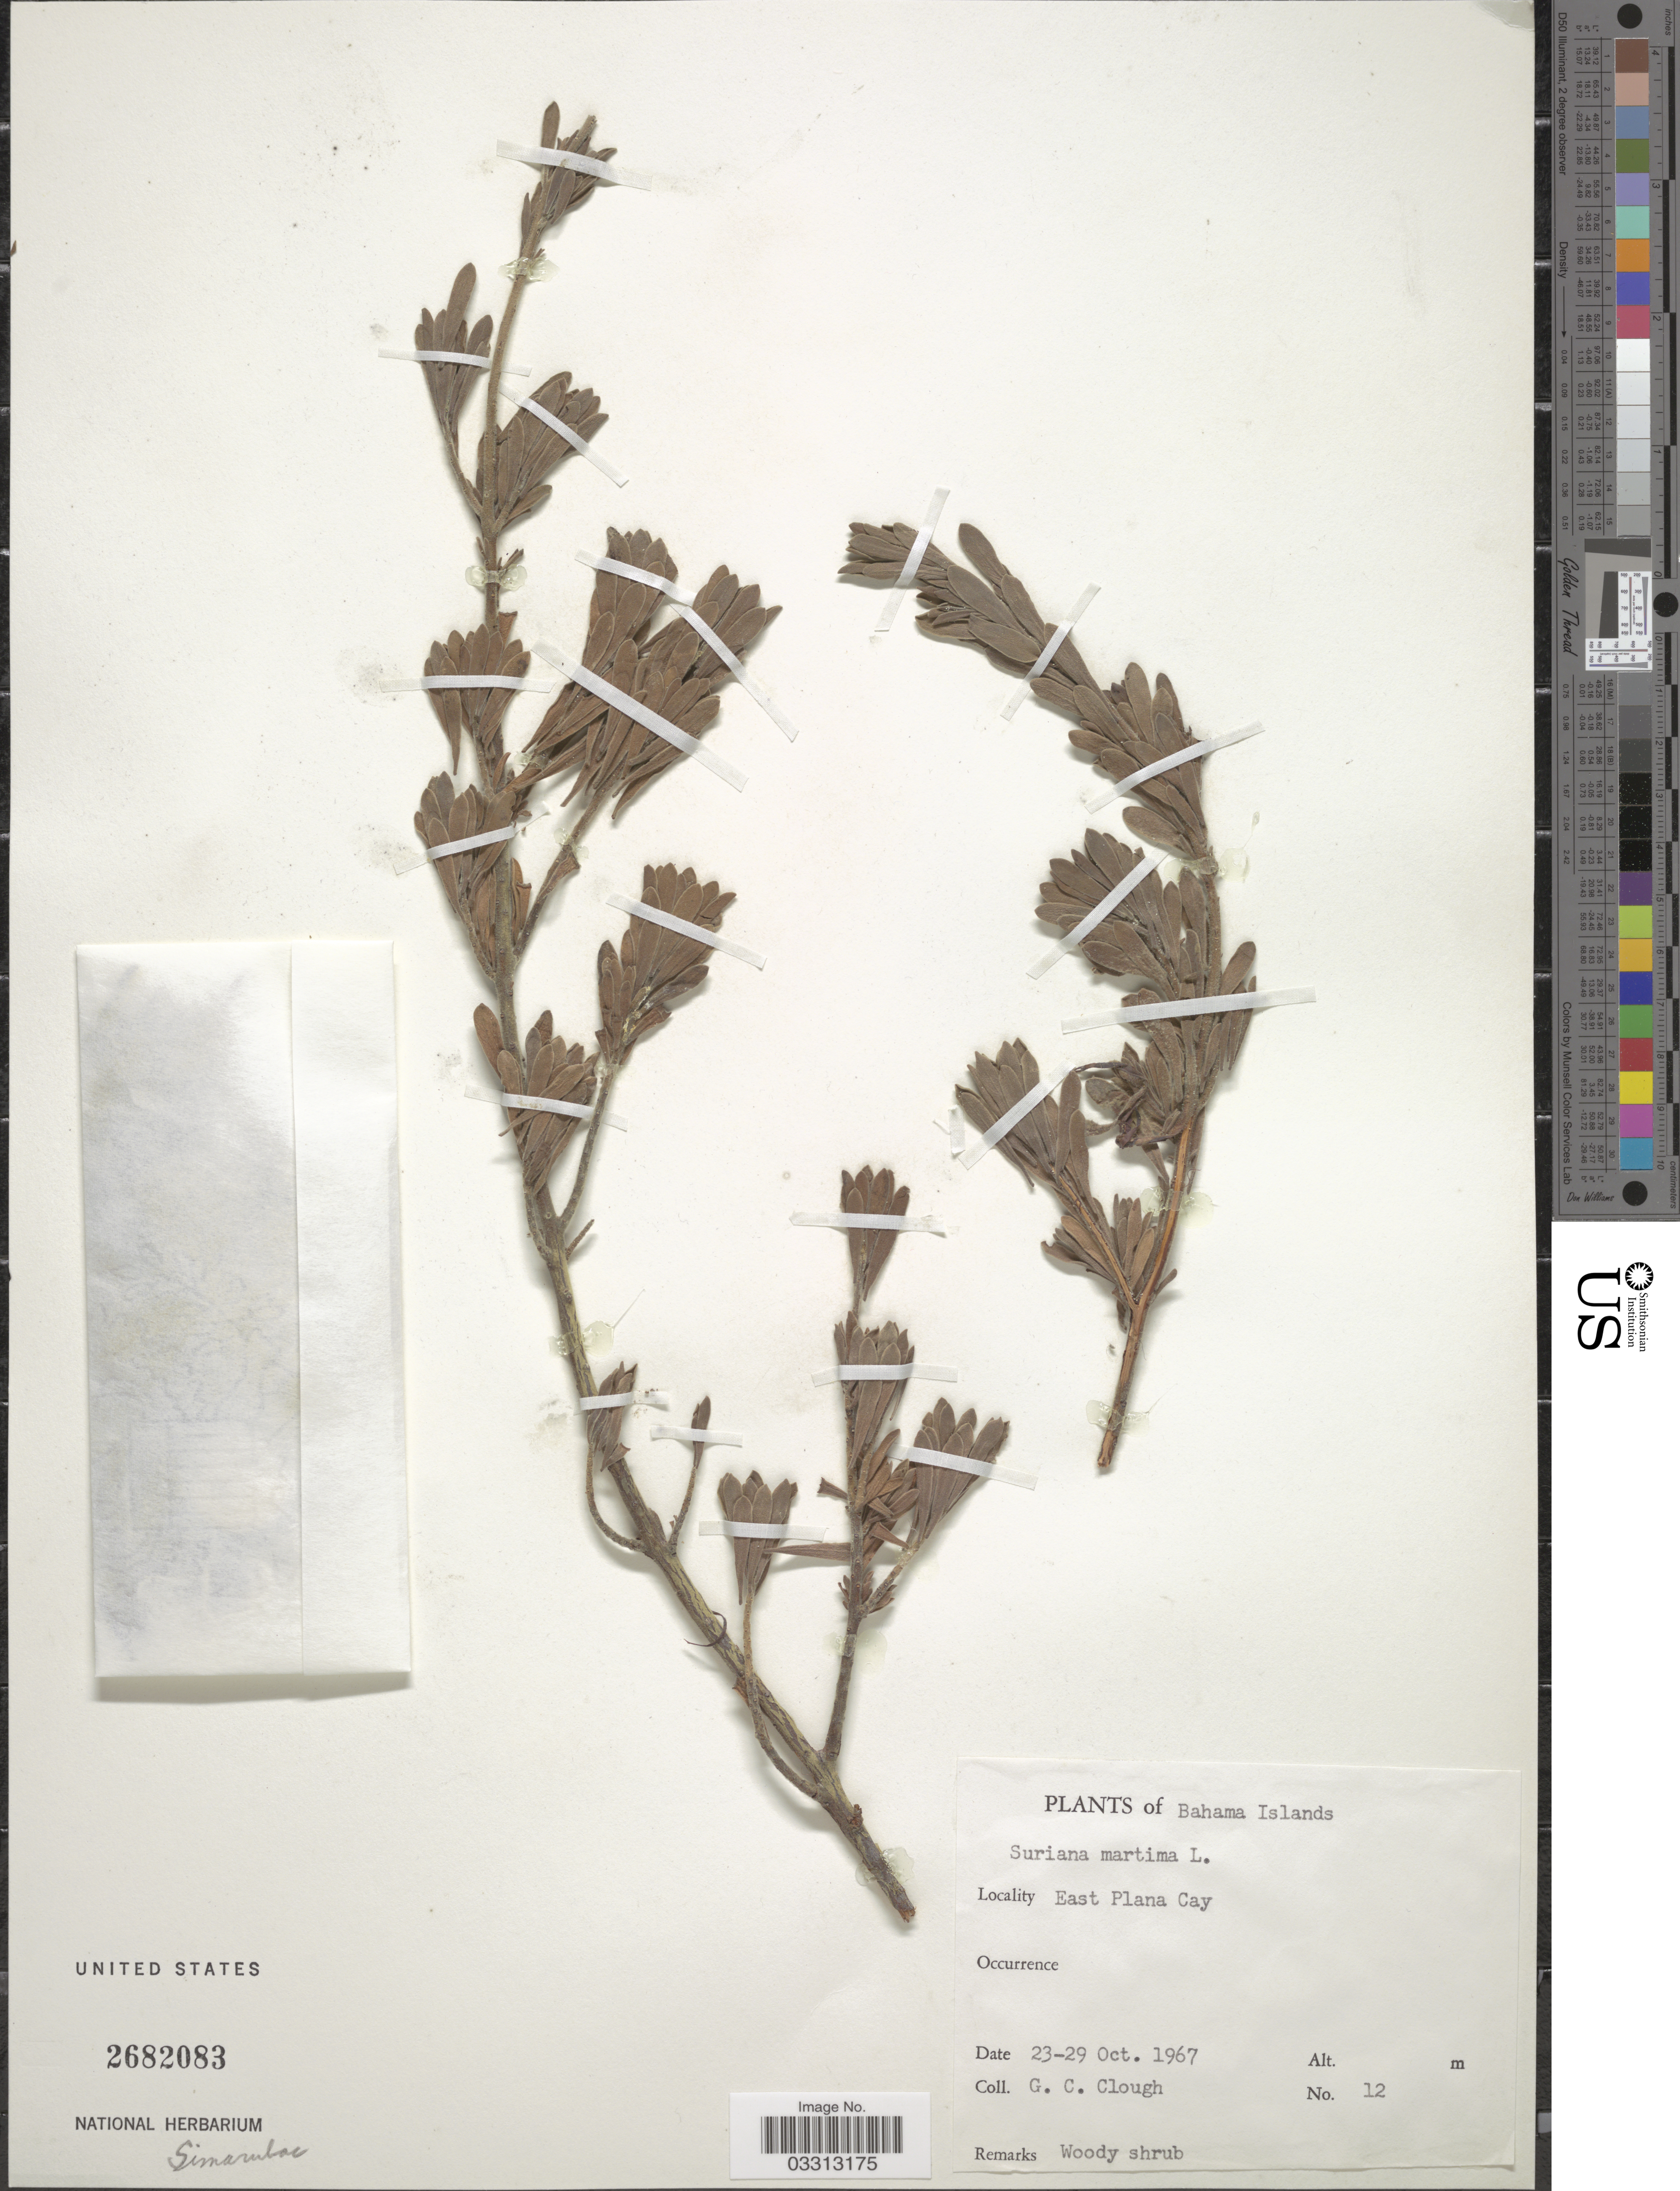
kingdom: Plantae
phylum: Tracheophyta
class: Magnoliopsida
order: Fabales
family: Surianaceae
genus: Suriana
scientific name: Suriana maritima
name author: L.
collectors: G. Clough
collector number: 12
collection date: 1967-10-23/1967-10-29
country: Bahamas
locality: East Plana Cay.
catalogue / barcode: US 2682083